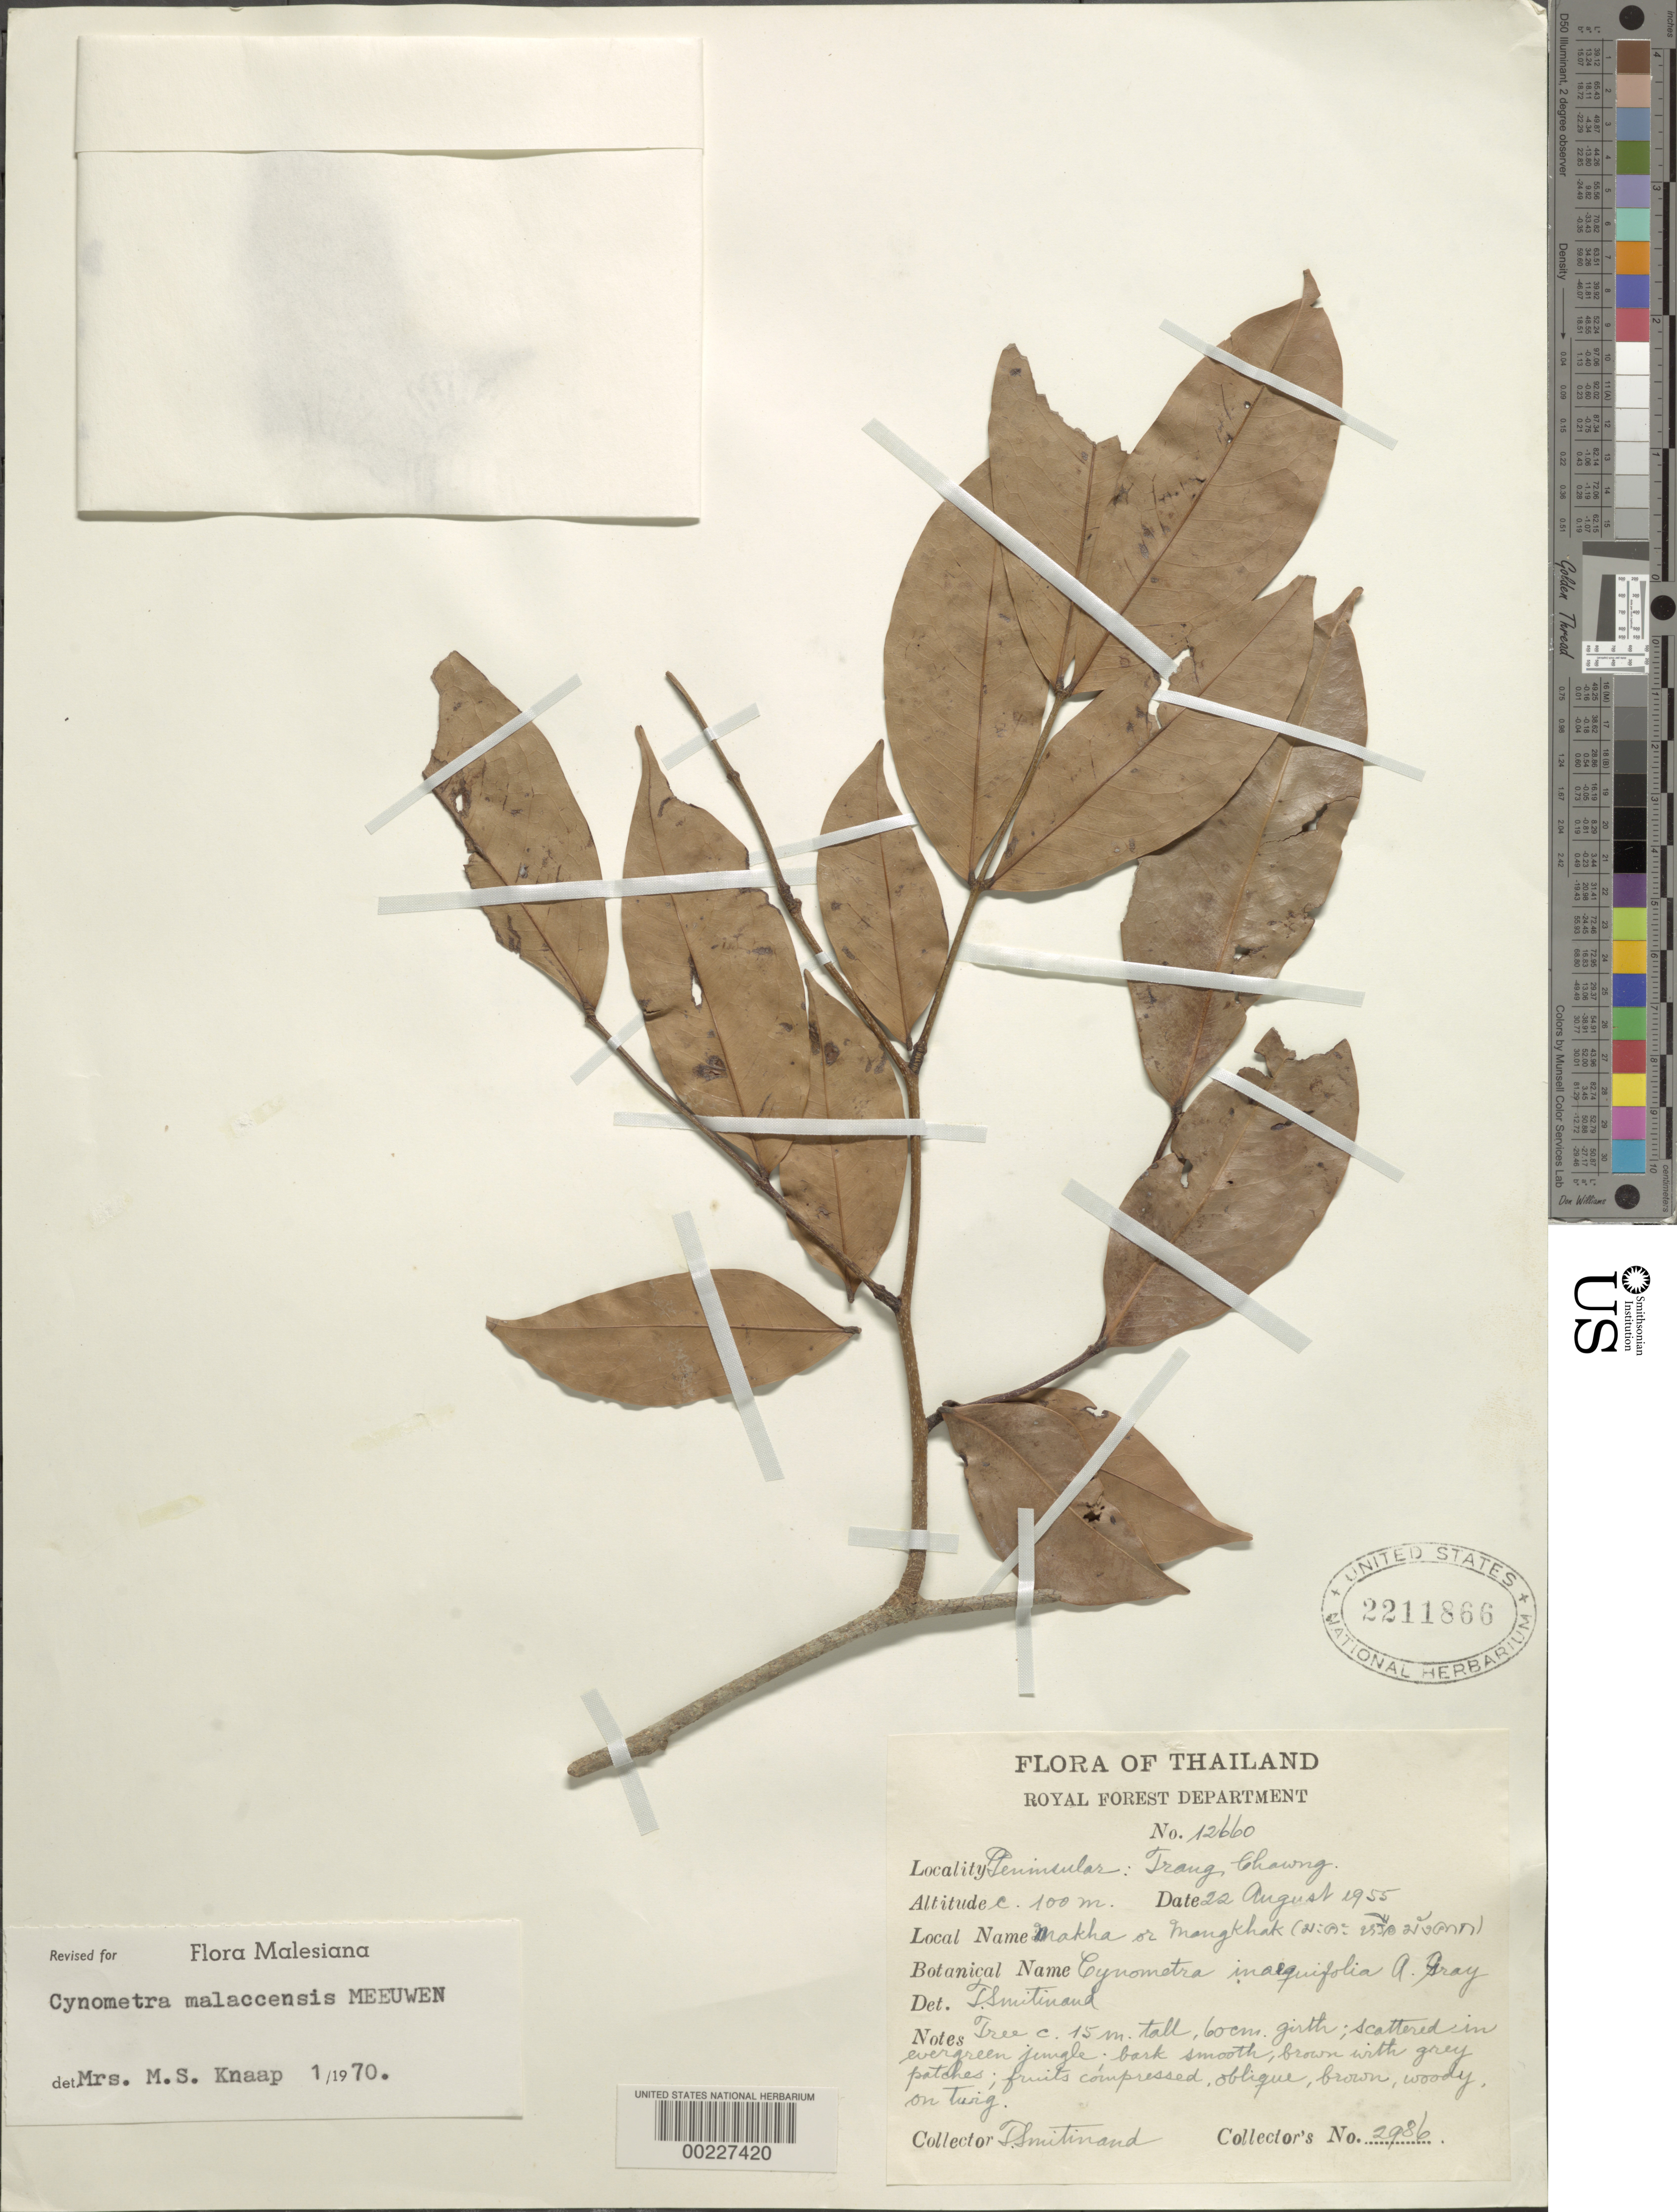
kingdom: Plantae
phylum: Tracheophyta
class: Magnoliopsida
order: Fabales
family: Fabaceae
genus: Cynometra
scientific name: Cynometra malaccensis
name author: Meeuwen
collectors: T. Smitinand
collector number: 2986 / 12660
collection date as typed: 22 Aug 1955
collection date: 1955-08-22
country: Thailand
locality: Peninsular: trang chawng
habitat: Evergreen jungle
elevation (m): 100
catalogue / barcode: US 2211966